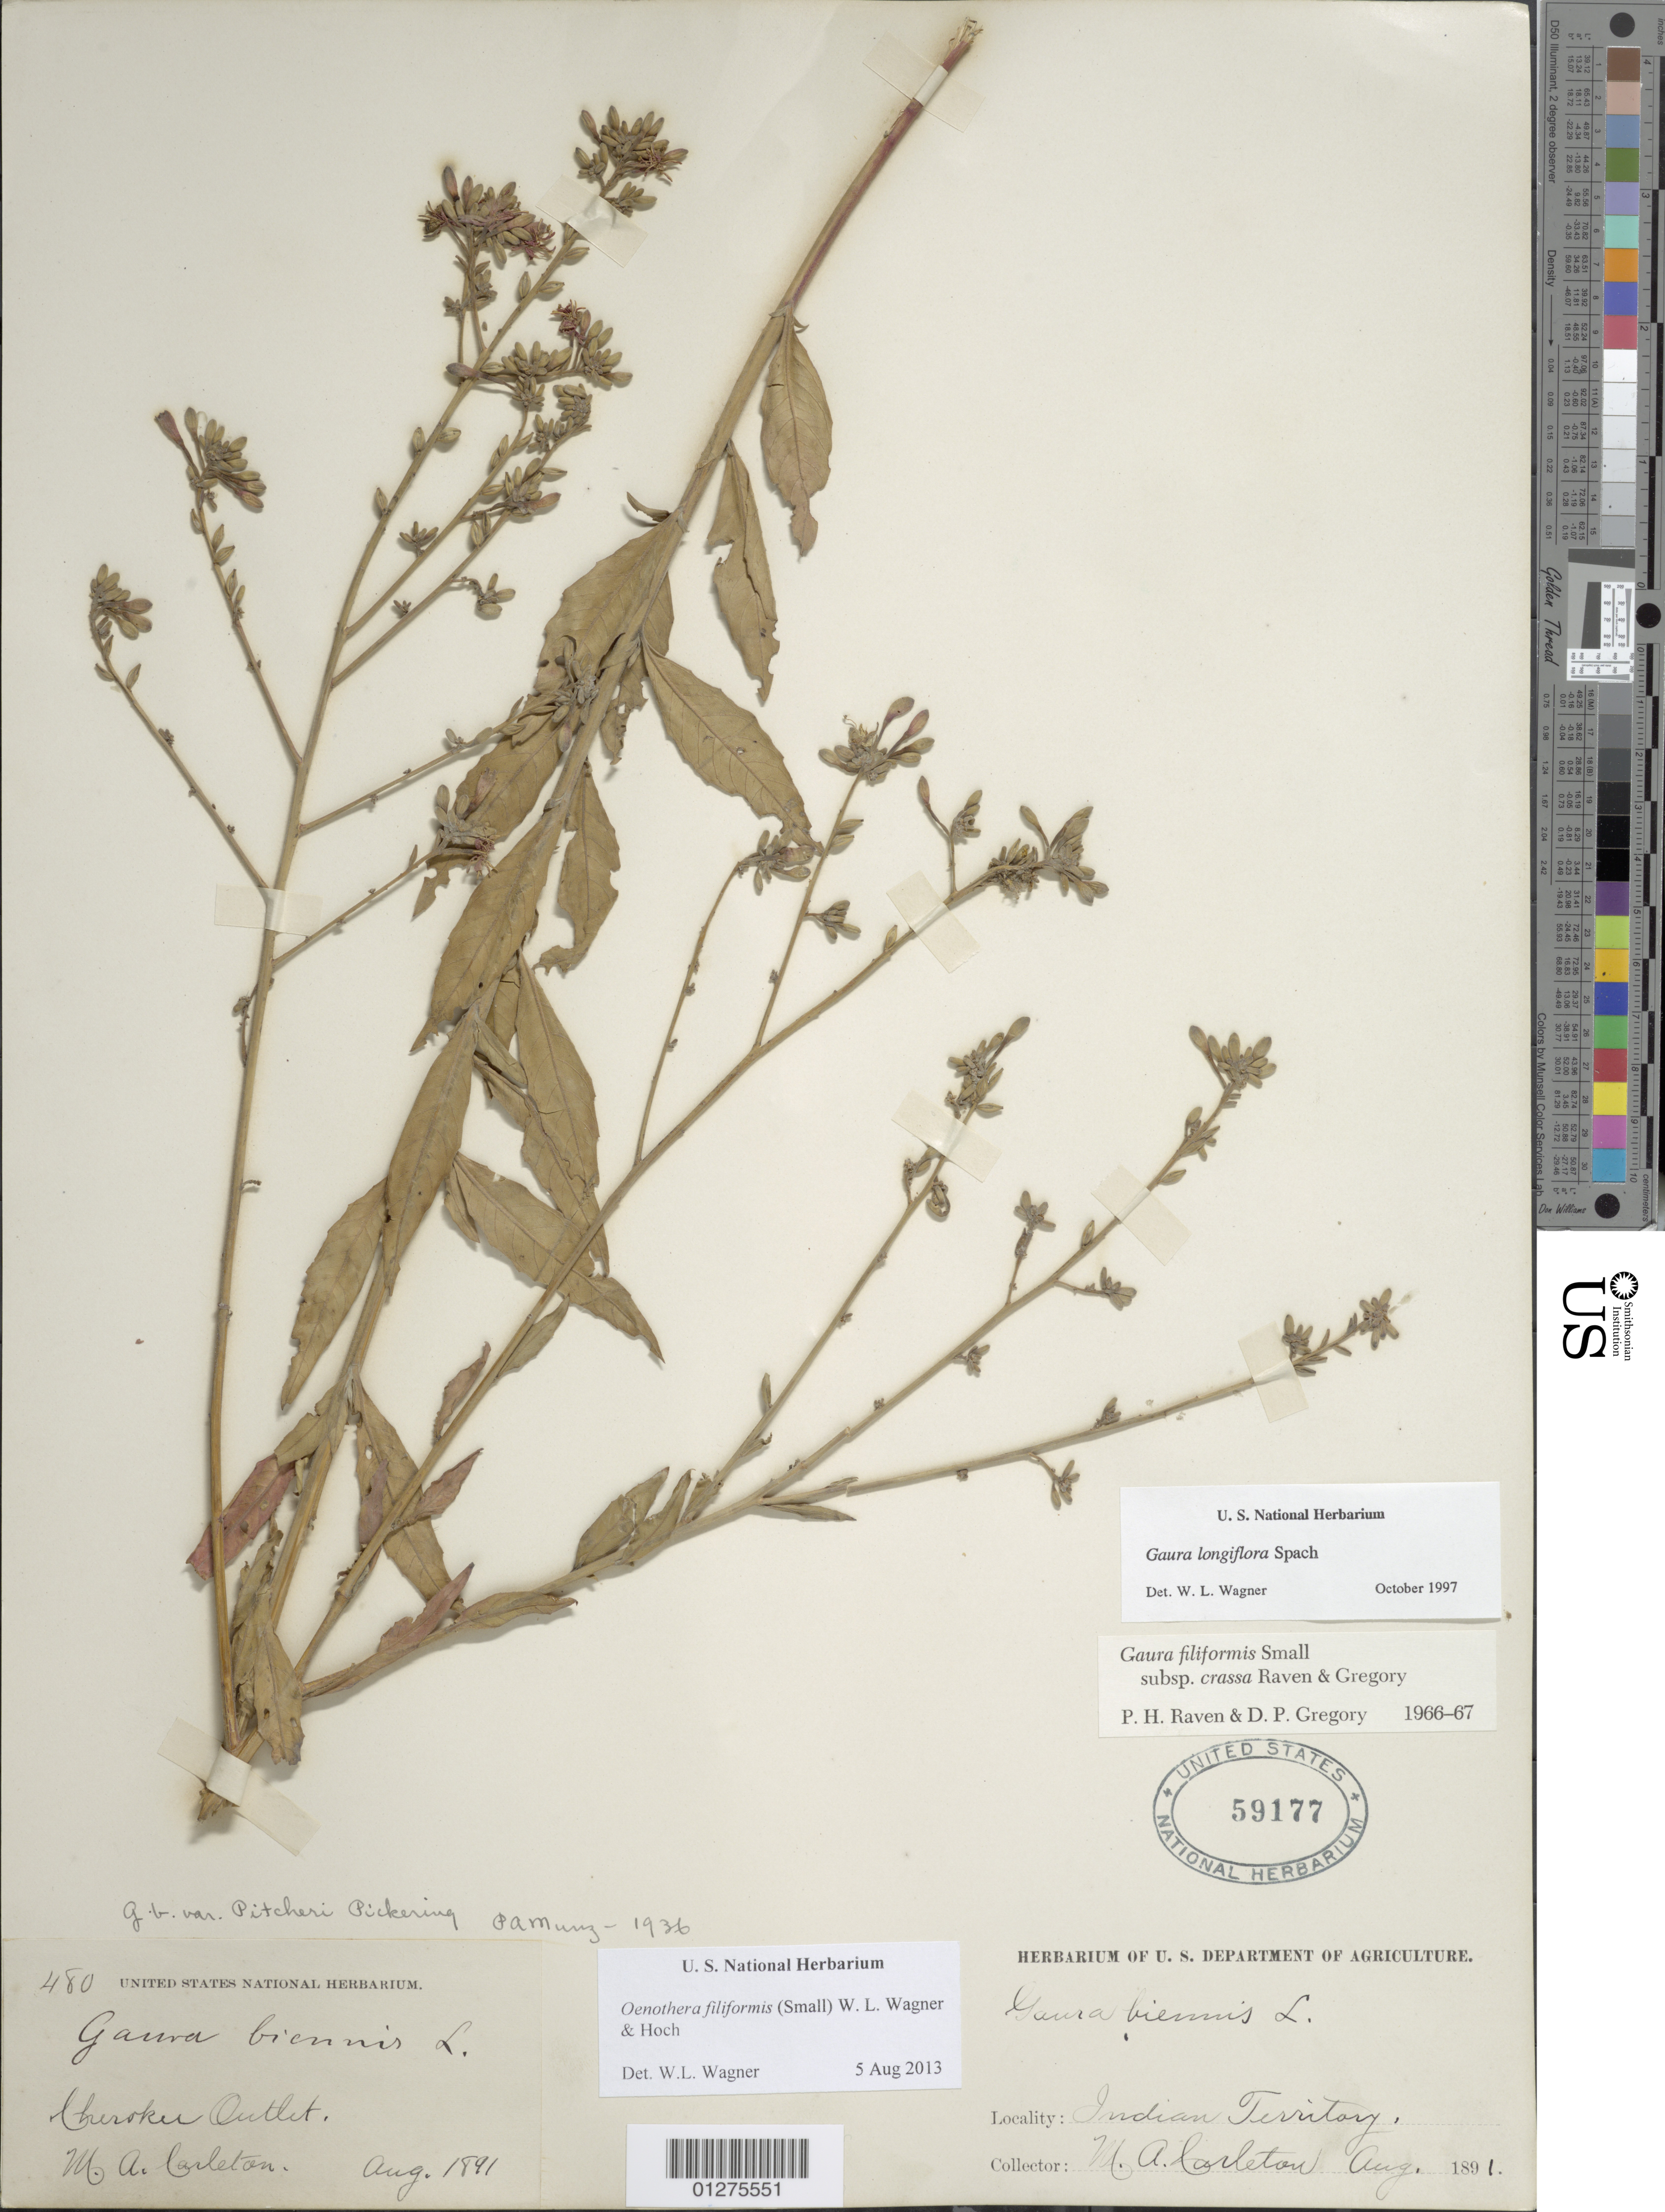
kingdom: Plantae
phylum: Tracheophyta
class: Magnoliopsida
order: Myrtales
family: Onagraceae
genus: Oenothera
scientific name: Oenothera filiformis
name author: (Small) W.L. Wagner & Hoch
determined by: Wagner, W. L., (BOT), Smithsonian Institution - National Museum of Natural History (UNITED STATES)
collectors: M. A. Carleton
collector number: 480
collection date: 1891-08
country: United States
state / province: Oklahoma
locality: Cherokee Outlet, Indian Territory.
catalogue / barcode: US 59177